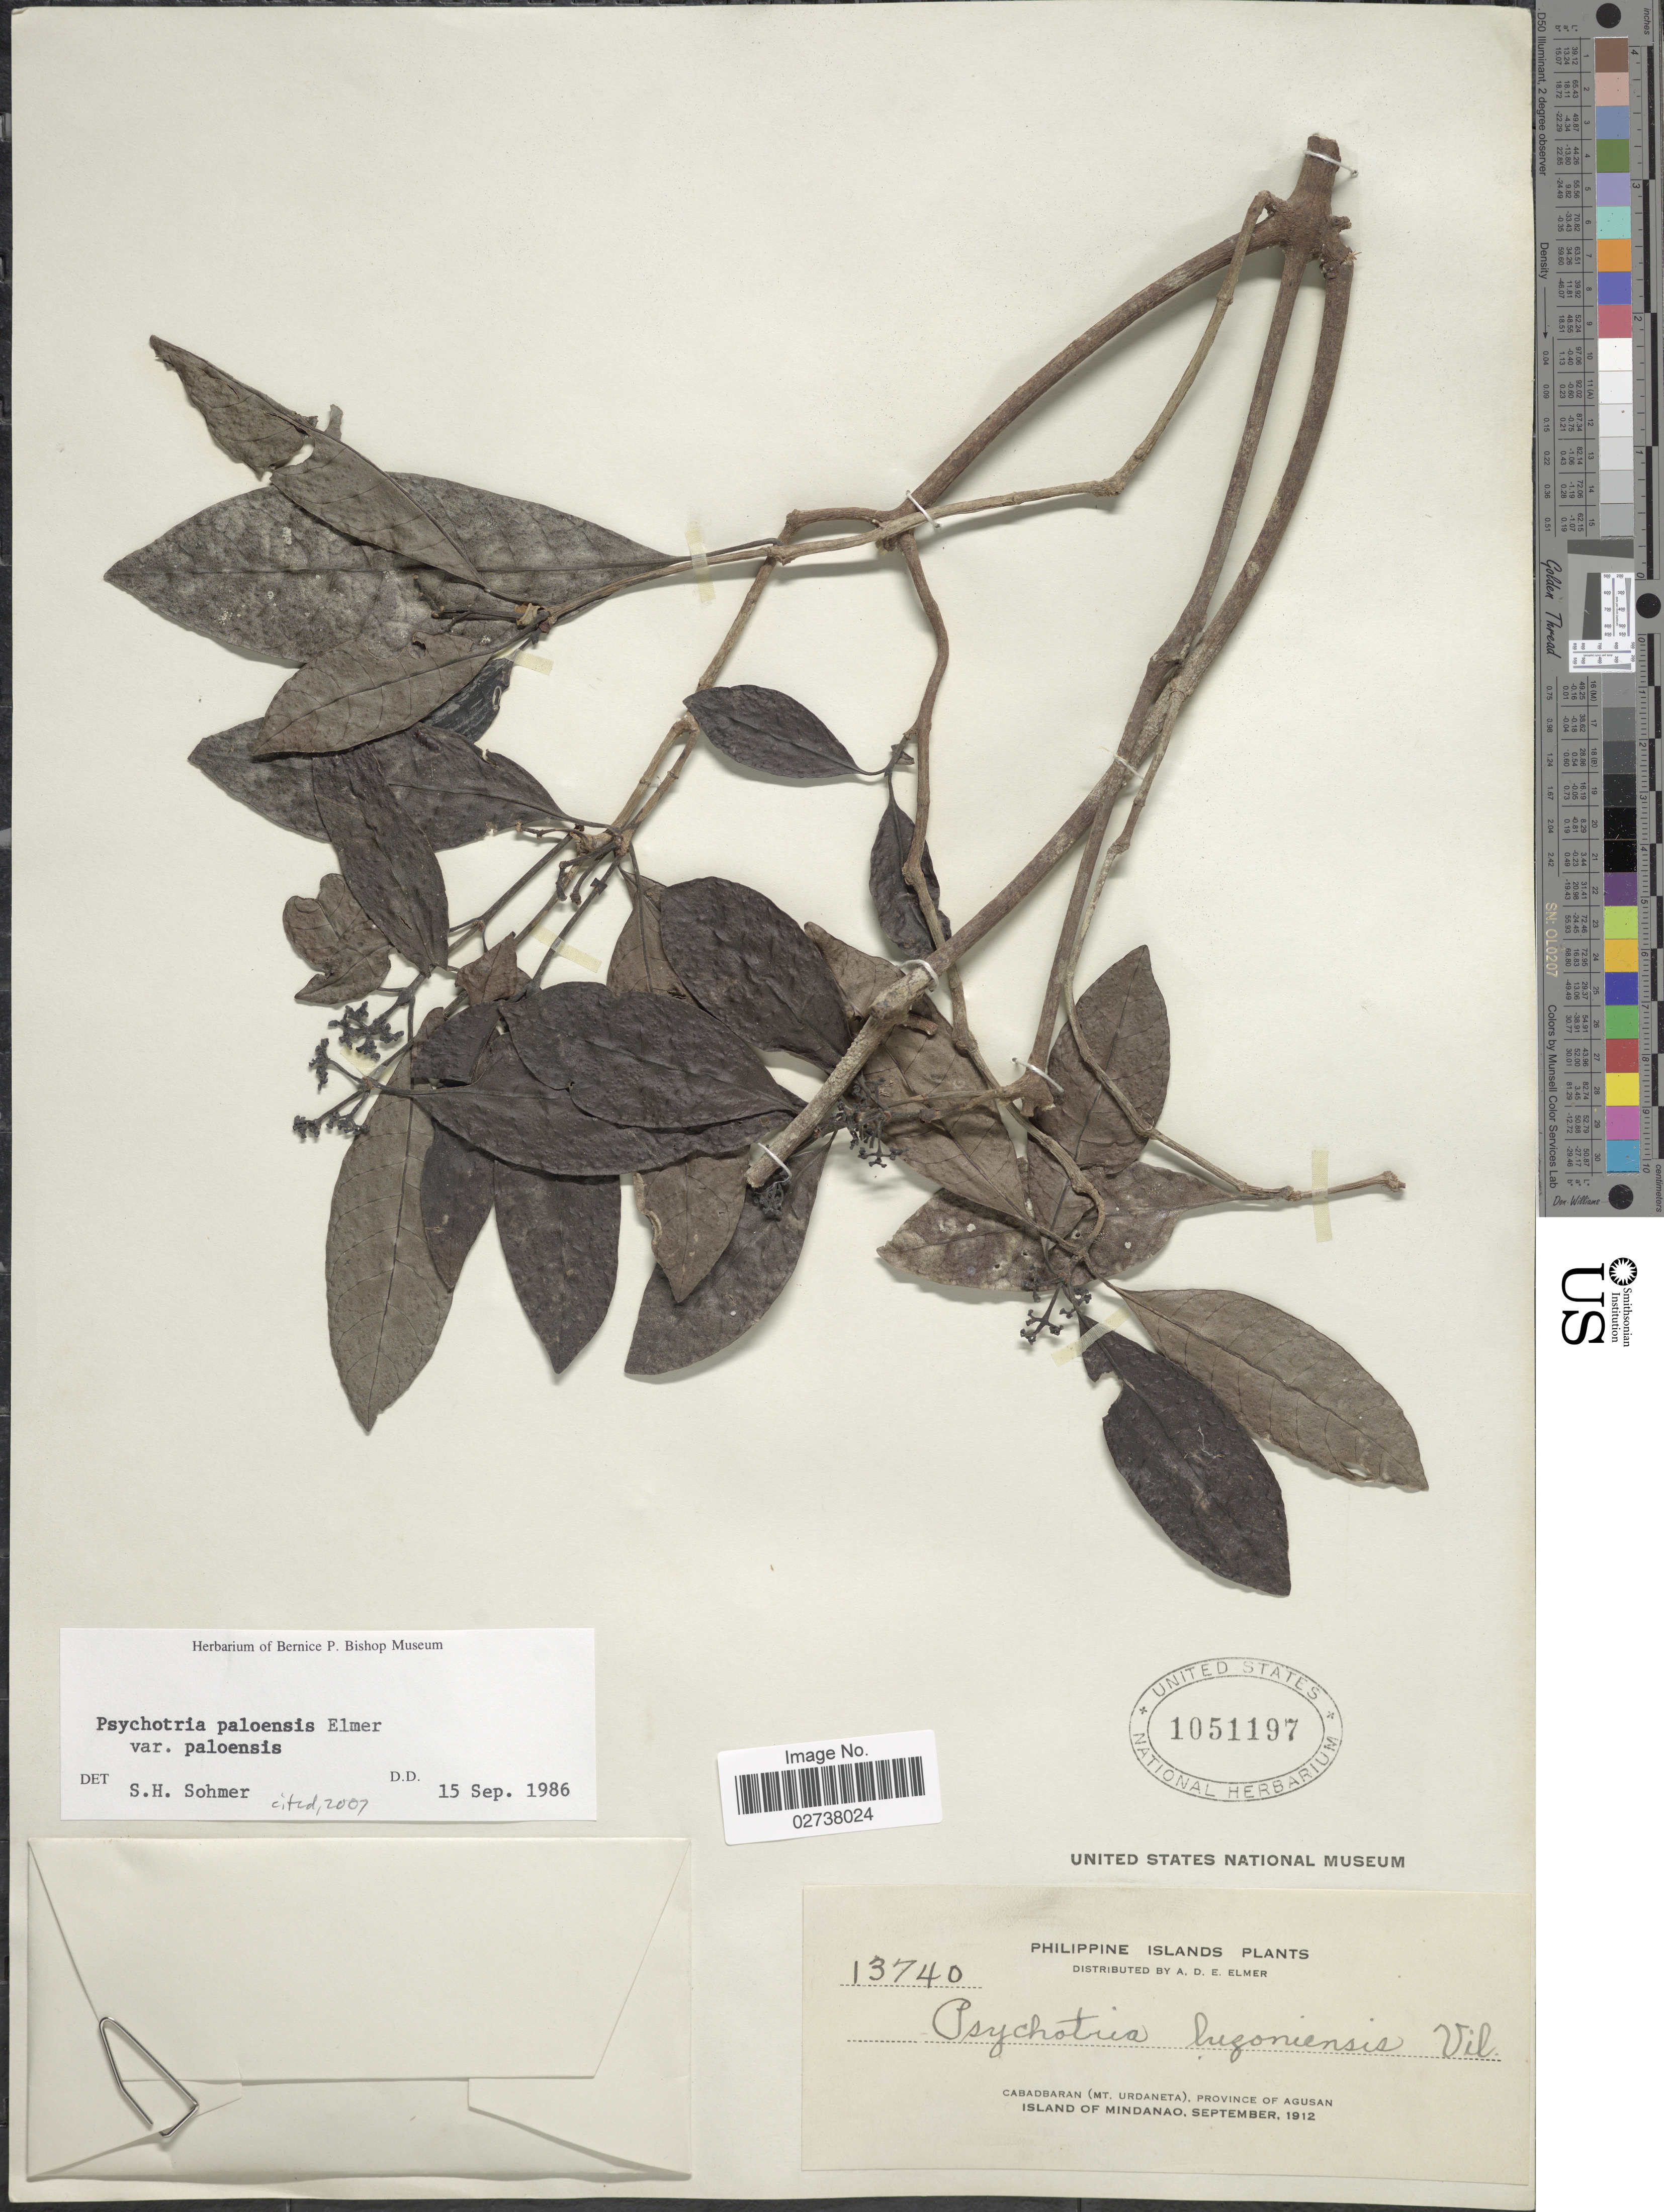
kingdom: Plantae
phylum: Tracheophyta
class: Magnoliopsida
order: Gentianales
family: Rubiaceae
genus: Psychotria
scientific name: Psychotria paloensis var. paloensis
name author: Elmer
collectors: A. D. E. Elmer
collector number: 13740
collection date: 1912-09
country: Philippines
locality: Cabadbaran (Mt. Udaneta), province of Agusan.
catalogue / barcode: US 1051197